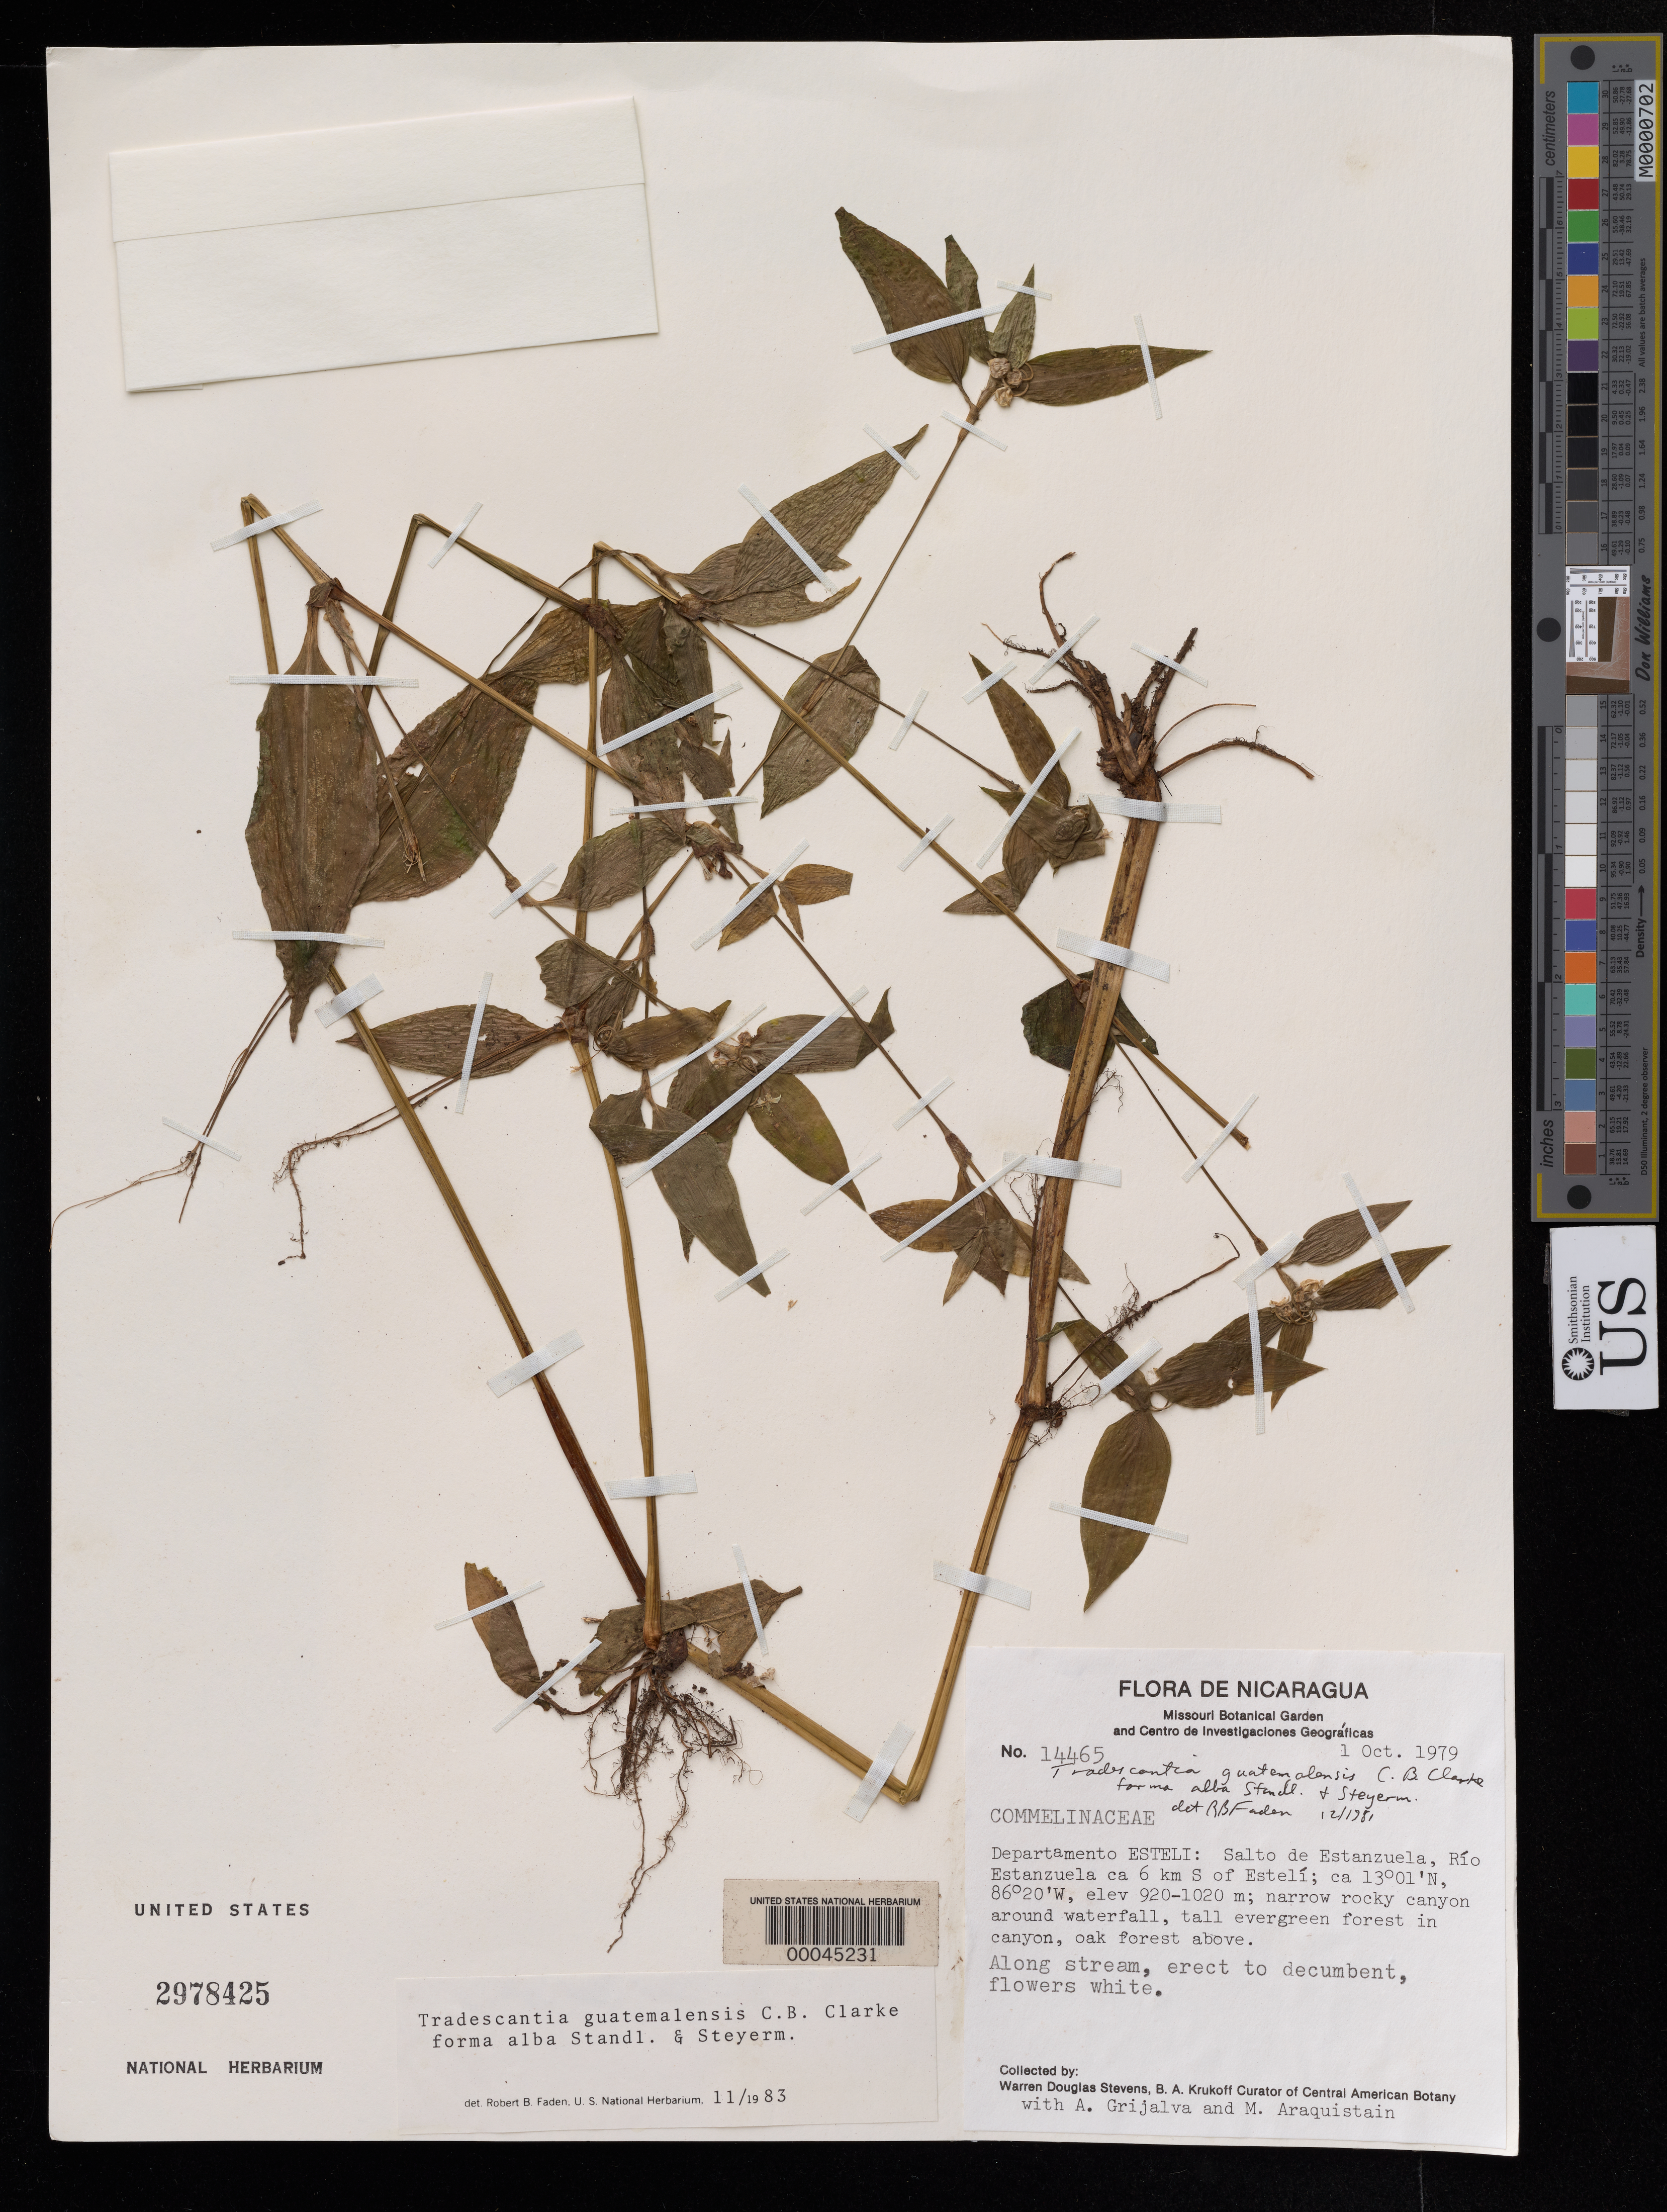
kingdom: Plantae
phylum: Tracheophyta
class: Liliopsida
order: Commelinales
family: Commelinaceae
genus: Tradescantia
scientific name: Tradescantia guatemalensis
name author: C.B. Clarke ex Donn. Sm.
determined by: Faden, Robert B., (US), Smithsonian Institution - National Museum of Natural History (UNITED STATES)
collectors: W. D. Stevens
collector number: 14465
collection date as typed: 01 Oct 1979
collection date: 1979-10-01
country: Nicaragua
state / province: Estelí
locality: Salto de estanzuela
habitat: Streambank in forest canyon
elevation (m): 920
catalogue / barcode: US 2978425